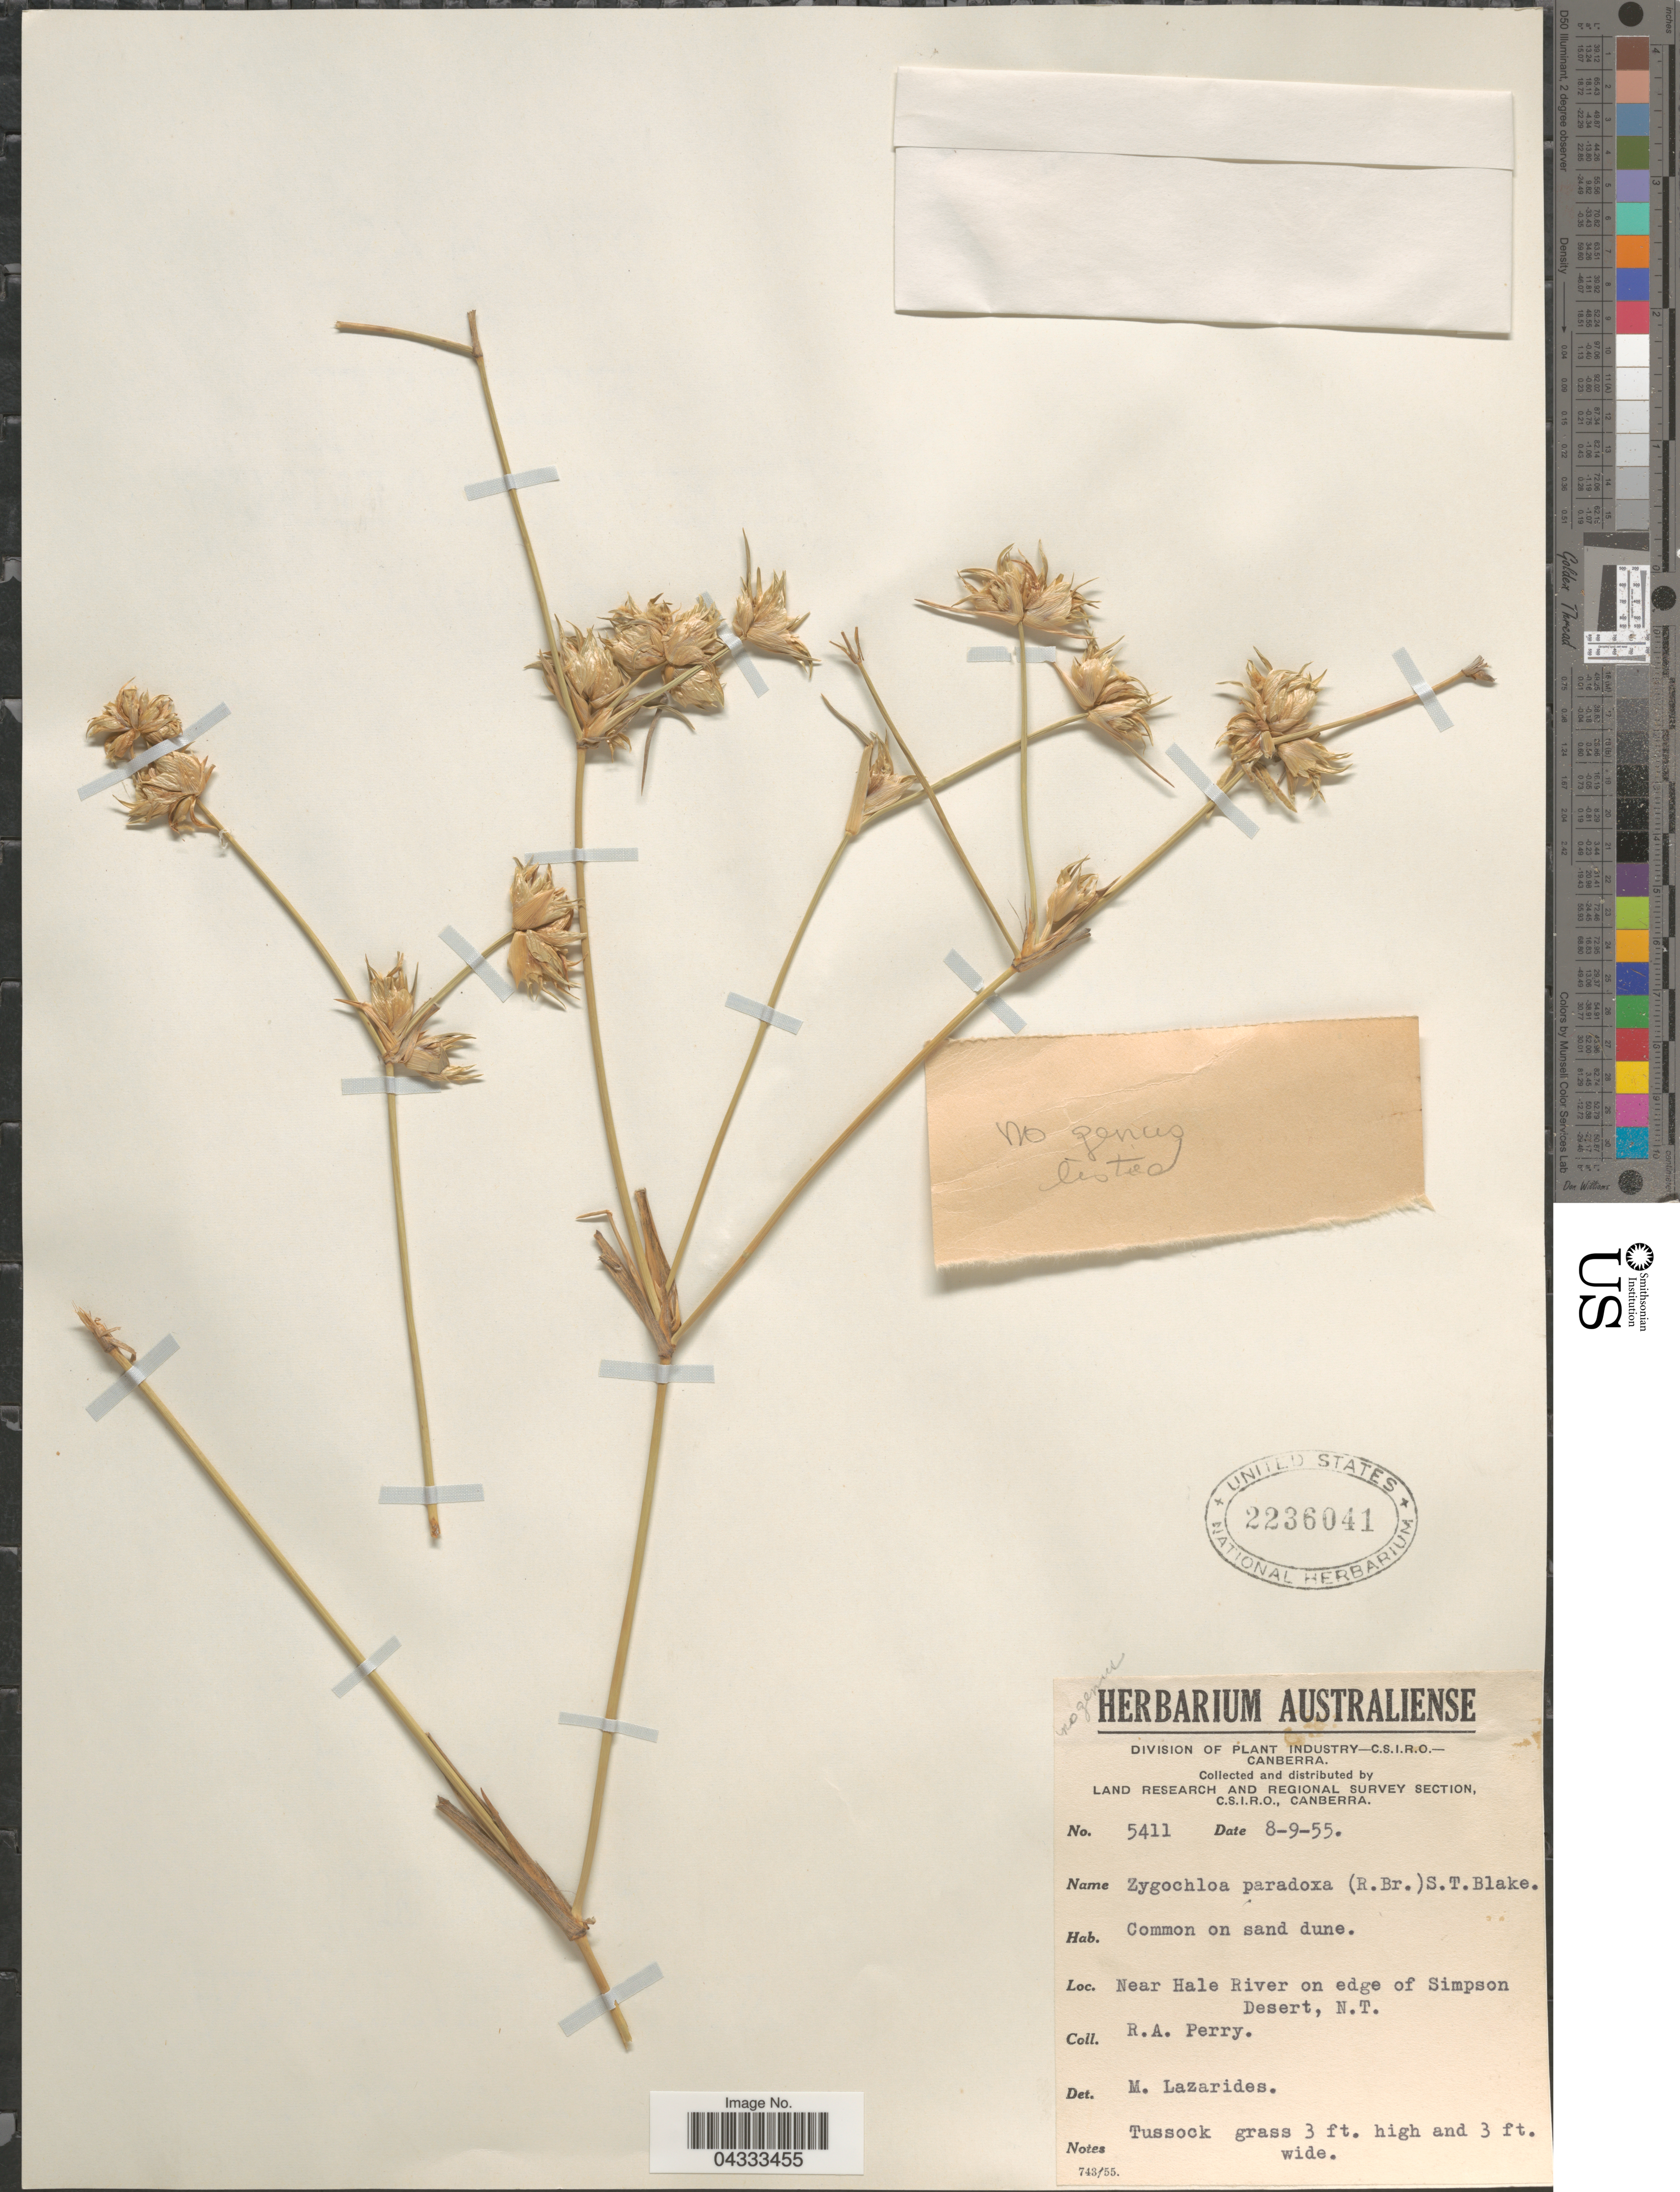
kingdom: Plantae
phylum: Tracheophyta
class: Liliopsida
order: Poales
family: Poaceae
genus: Zygochloa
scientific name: Zygochloa paradoxa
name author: (R. Br.) S.T. Blake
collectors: Perry, R. A.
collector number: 5411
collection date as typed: Transcribed d/m/y: 8/9/55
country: Australia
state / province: Northern Territory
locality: Land Research and Regional Survey Section, C.S.I.R.O. Near Hale River on edge of Simpson Desert.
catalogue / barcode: US 2236041